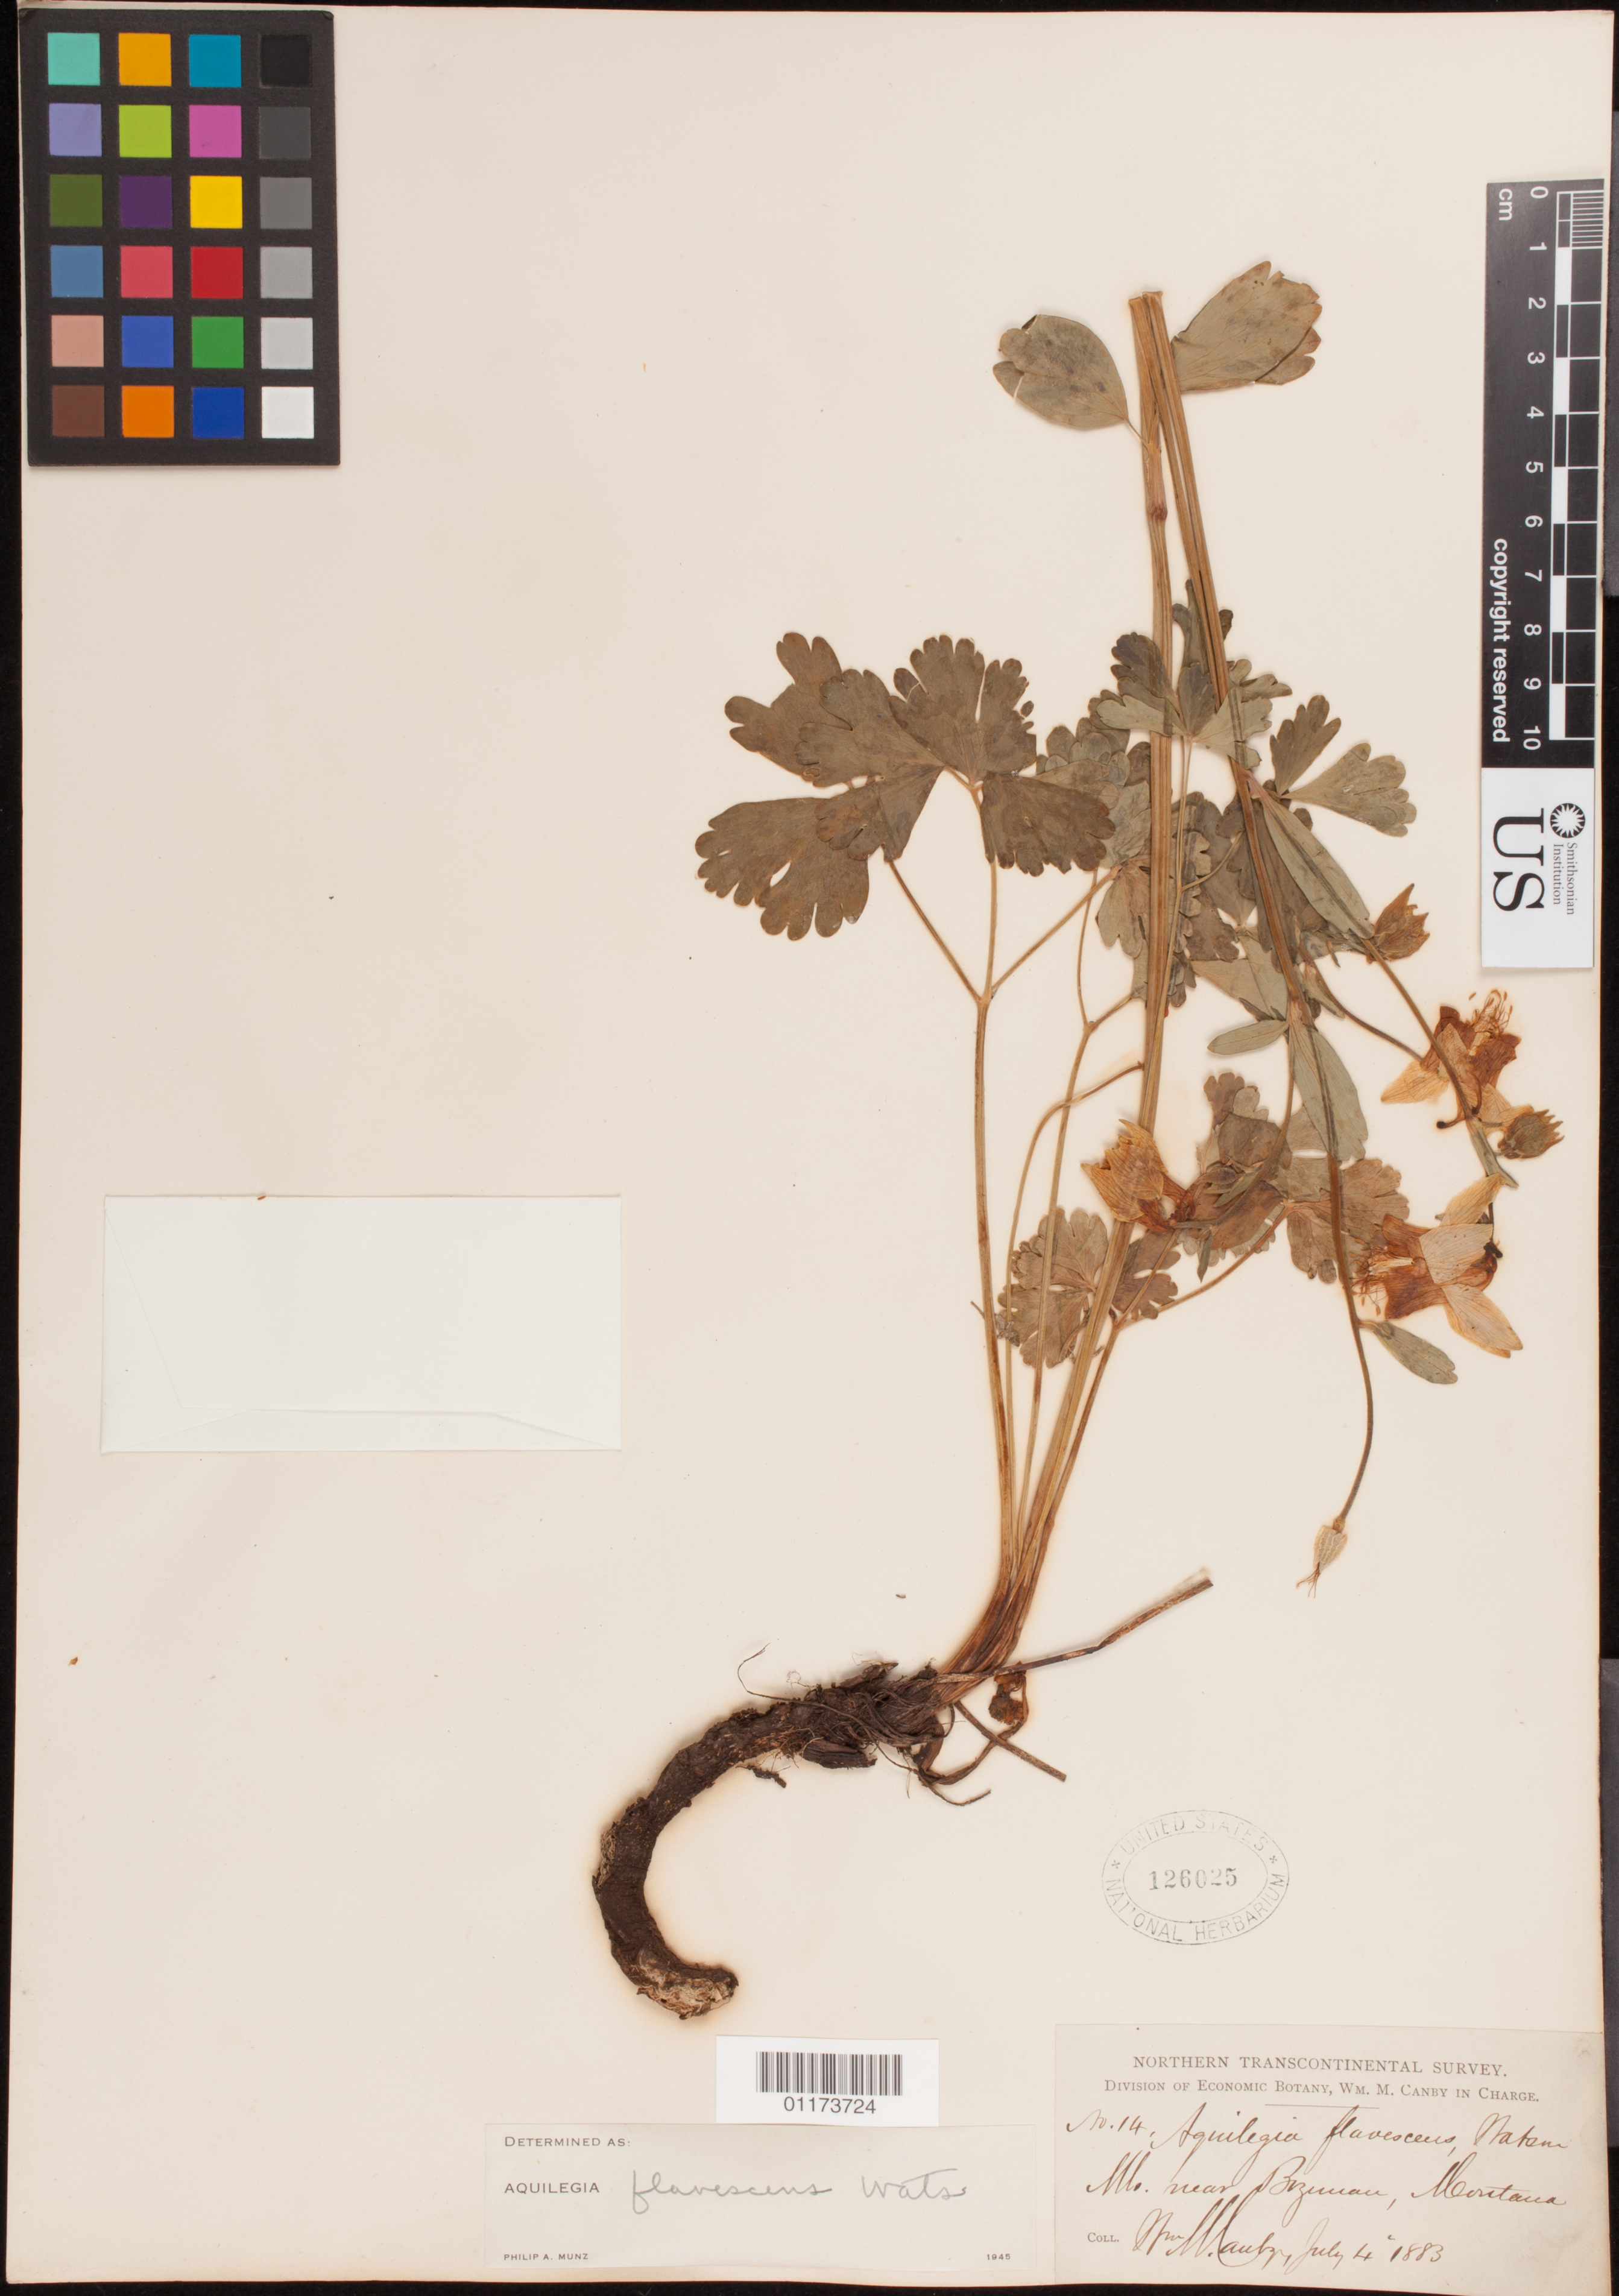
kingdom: Plantae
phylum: Tracheophyta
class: Magnoliopsida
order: Ranunculales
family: Ranunculaceae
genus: Aquilegia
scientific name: Aquilegia flavescens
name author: S. Watson in C. King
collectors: W. M. Canby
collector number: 14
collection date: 1883-07-04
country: United States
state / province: Montana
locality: Mt. near Bozeman.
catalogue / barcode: US 126025